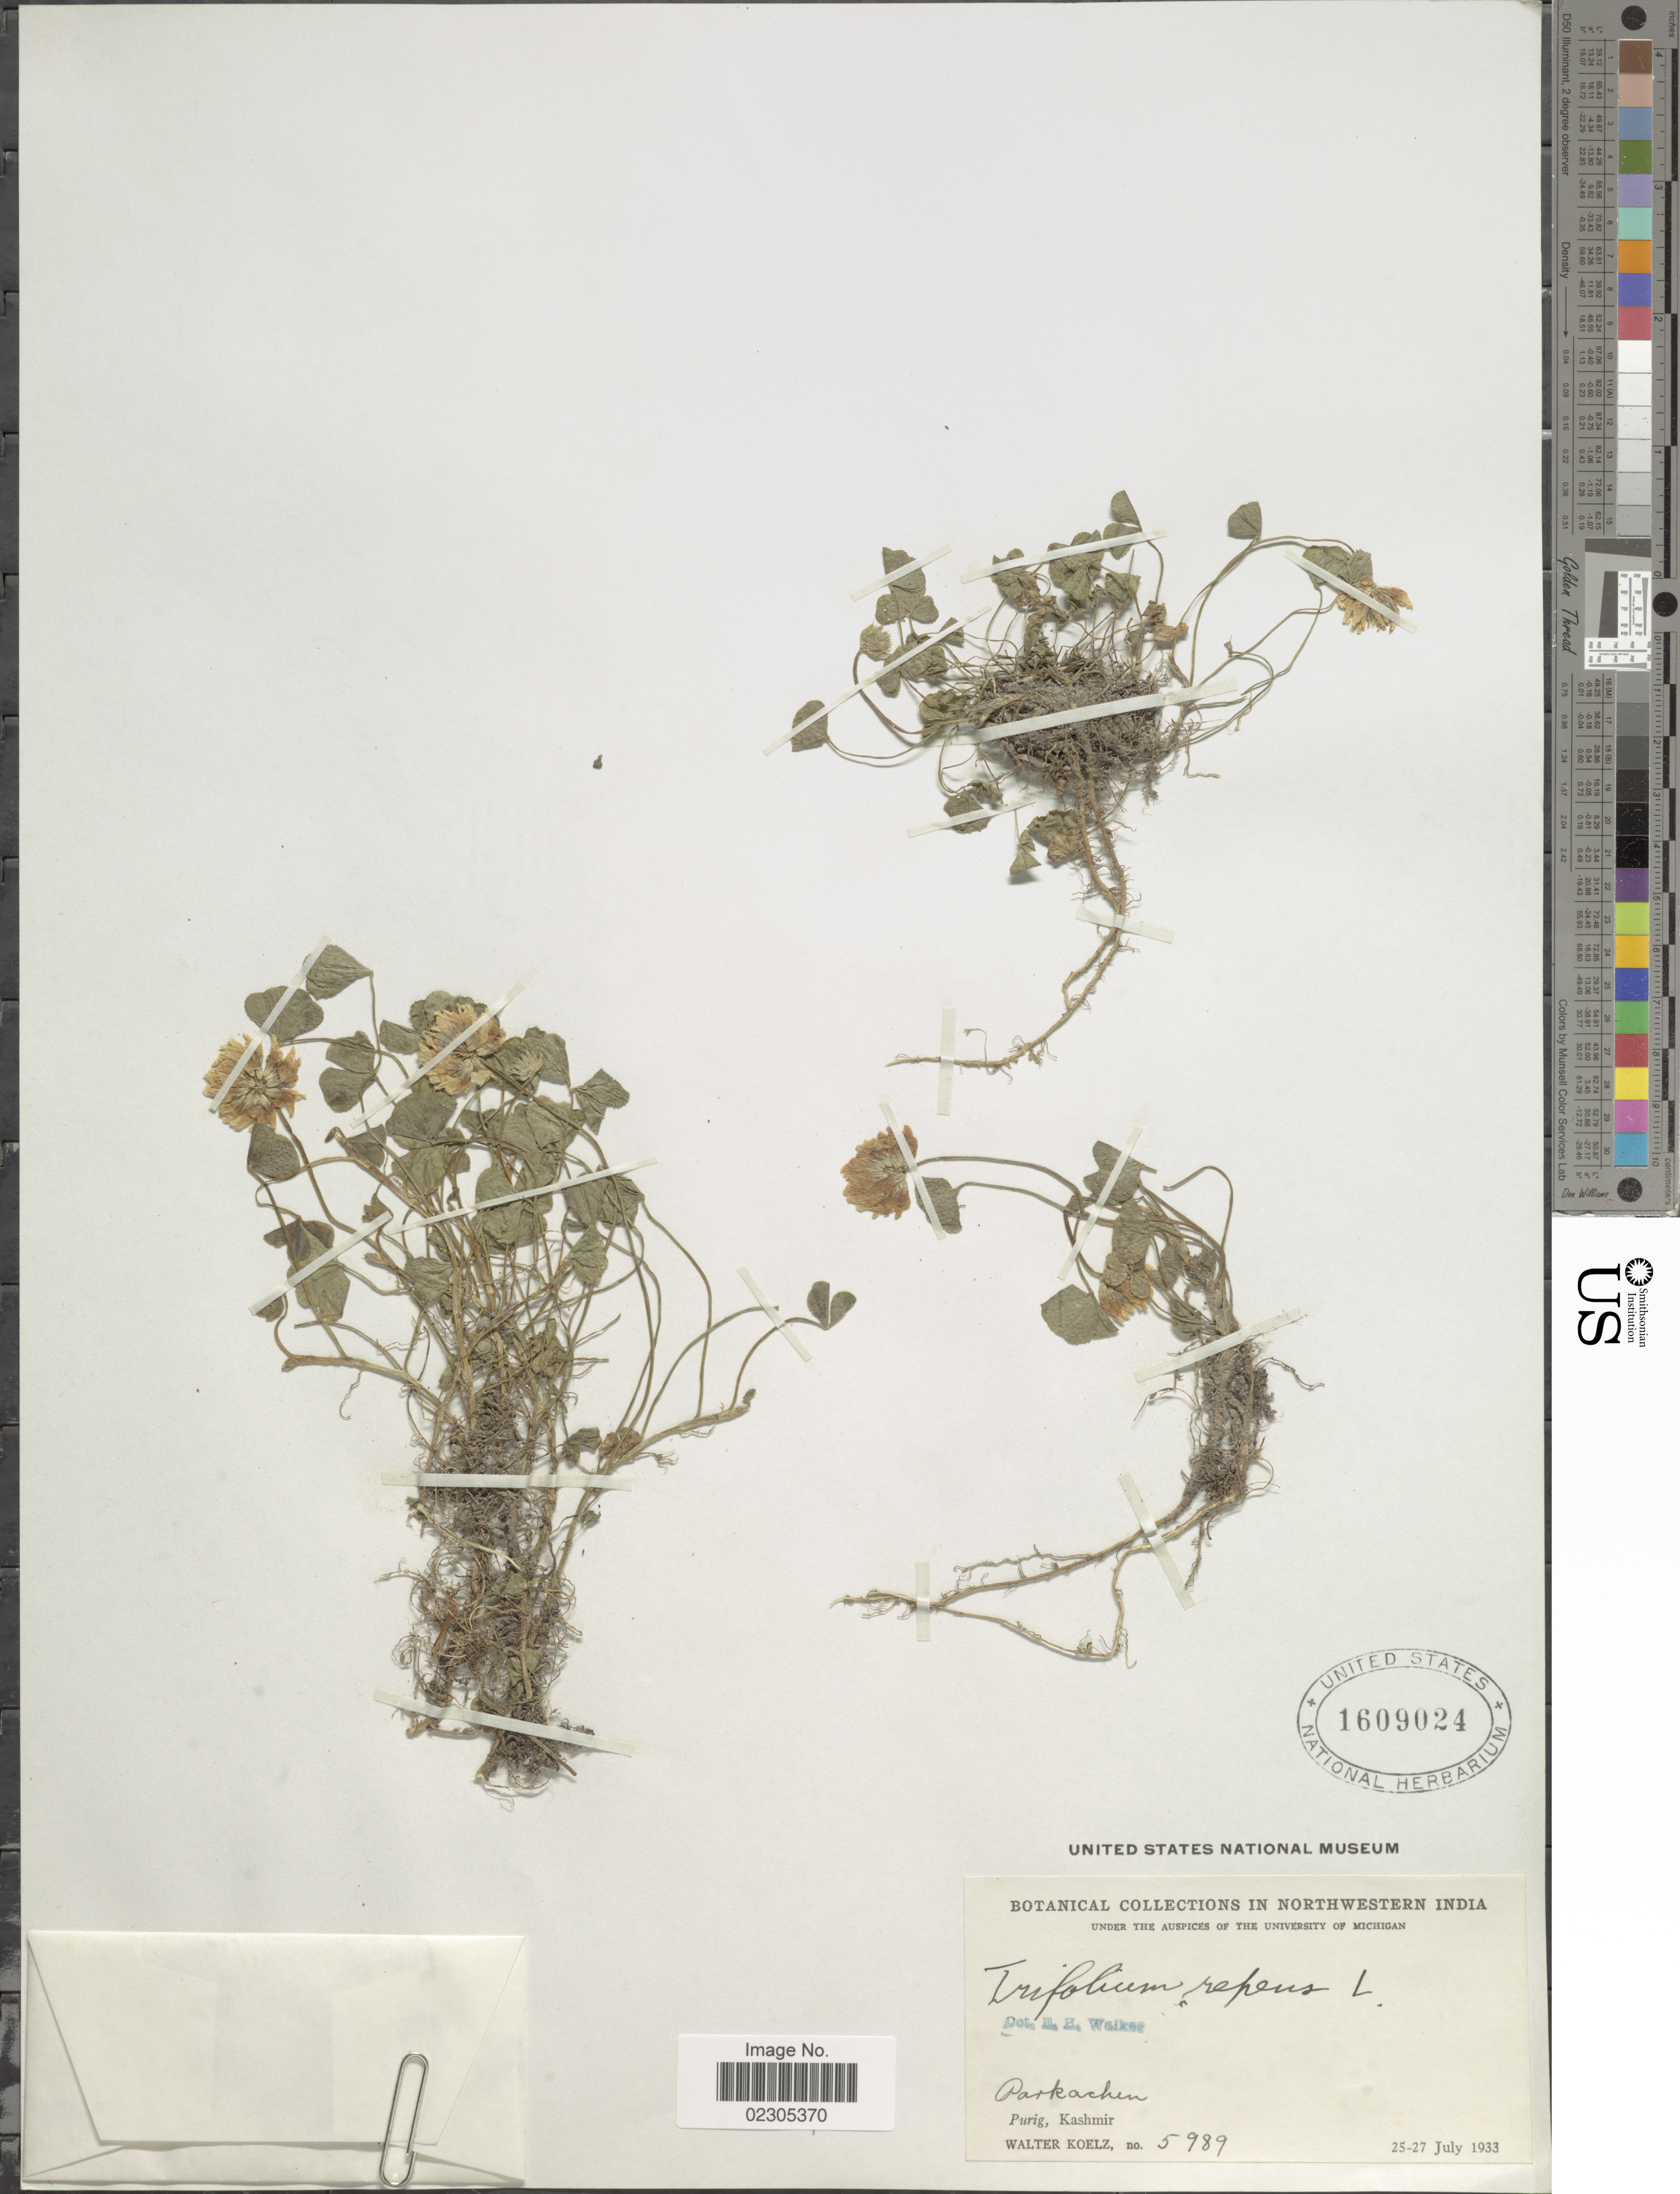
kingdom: Plantae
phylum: Tracheophyta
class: Magnoliopsida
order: Fabales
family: Fabaceae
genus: Trifolium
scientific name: Trifolium repens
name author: L.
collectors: W. N. Koelz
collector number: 5989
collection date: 1933-07-25/1933-07-27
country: India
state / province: Jammu and Kashmir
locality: Northwestern India, Parkachen, Purig, Kashmir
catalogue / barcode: US 1609024